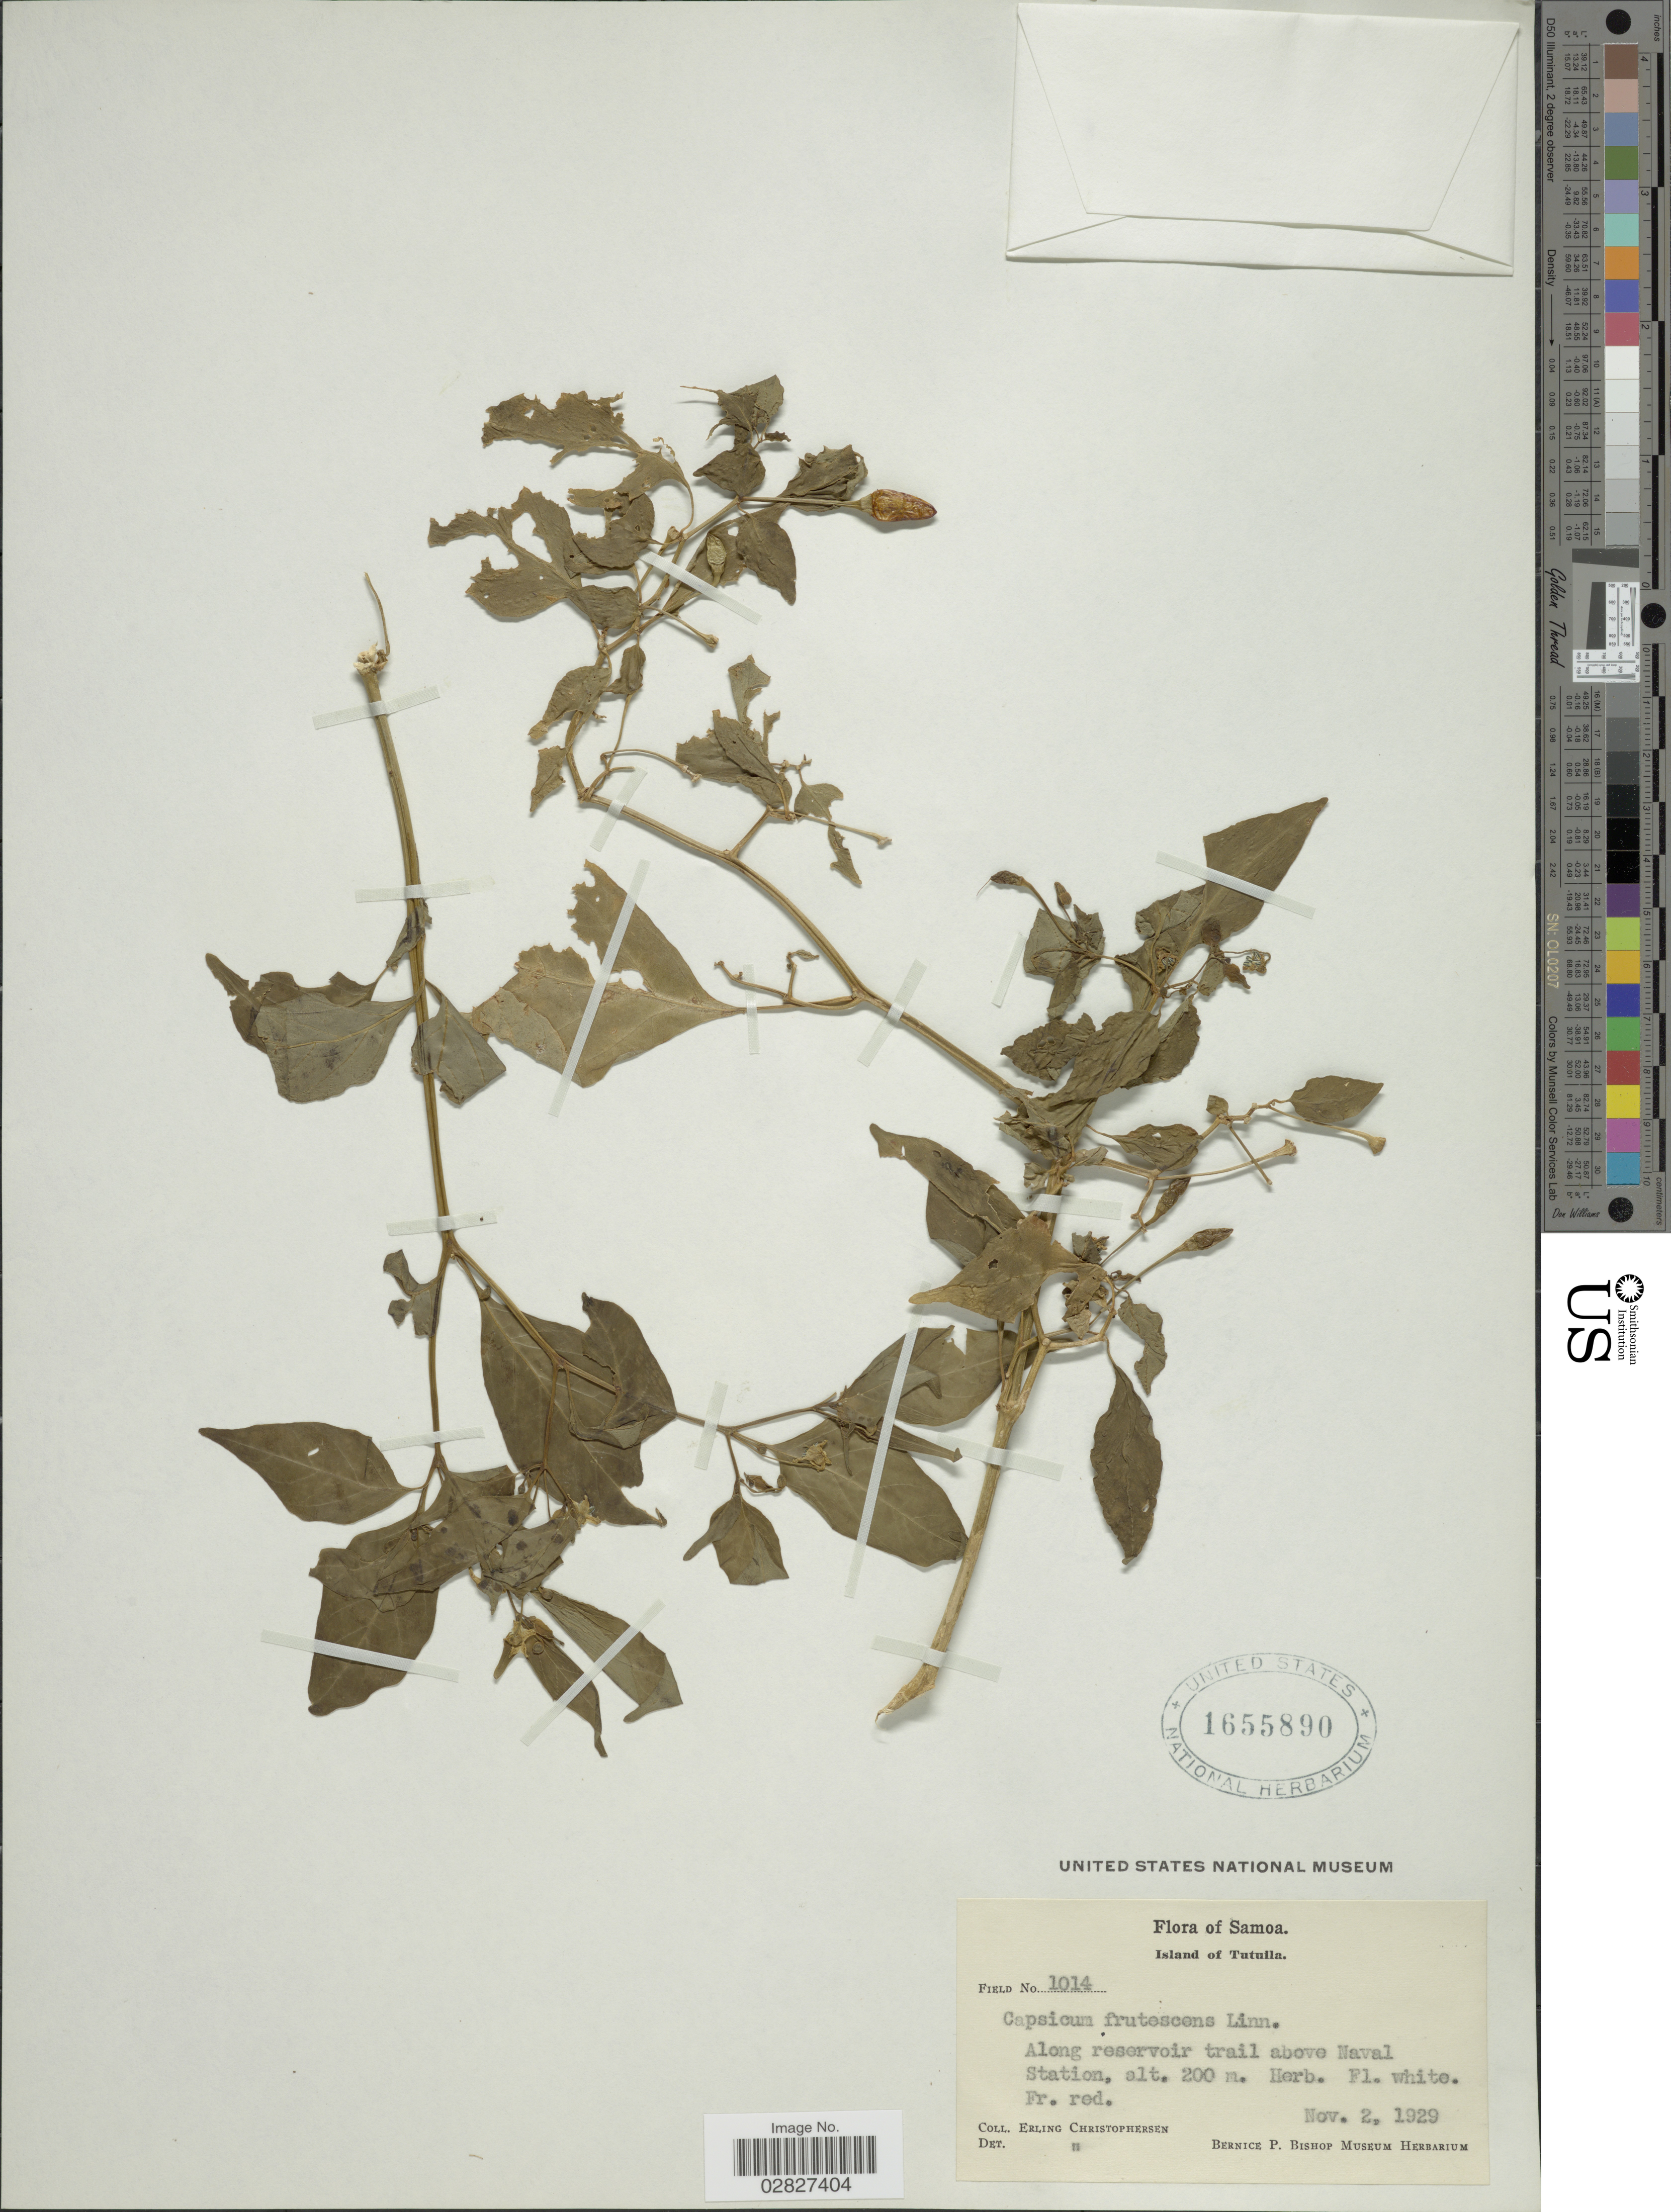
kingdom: Plantae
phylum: Tracheophyta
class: Magnoliopsida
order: Solanales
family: Solanaceae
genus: Capsicum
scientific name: Capsicum frutescens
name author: L.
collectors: E. Christophersen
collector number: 1014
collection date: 1929-11-02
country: American Samoa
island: Tutuila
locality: Samoa. Island of Tutuila. Along reservoir trail above Naval Station.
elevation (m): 200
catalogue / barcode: US 1655890